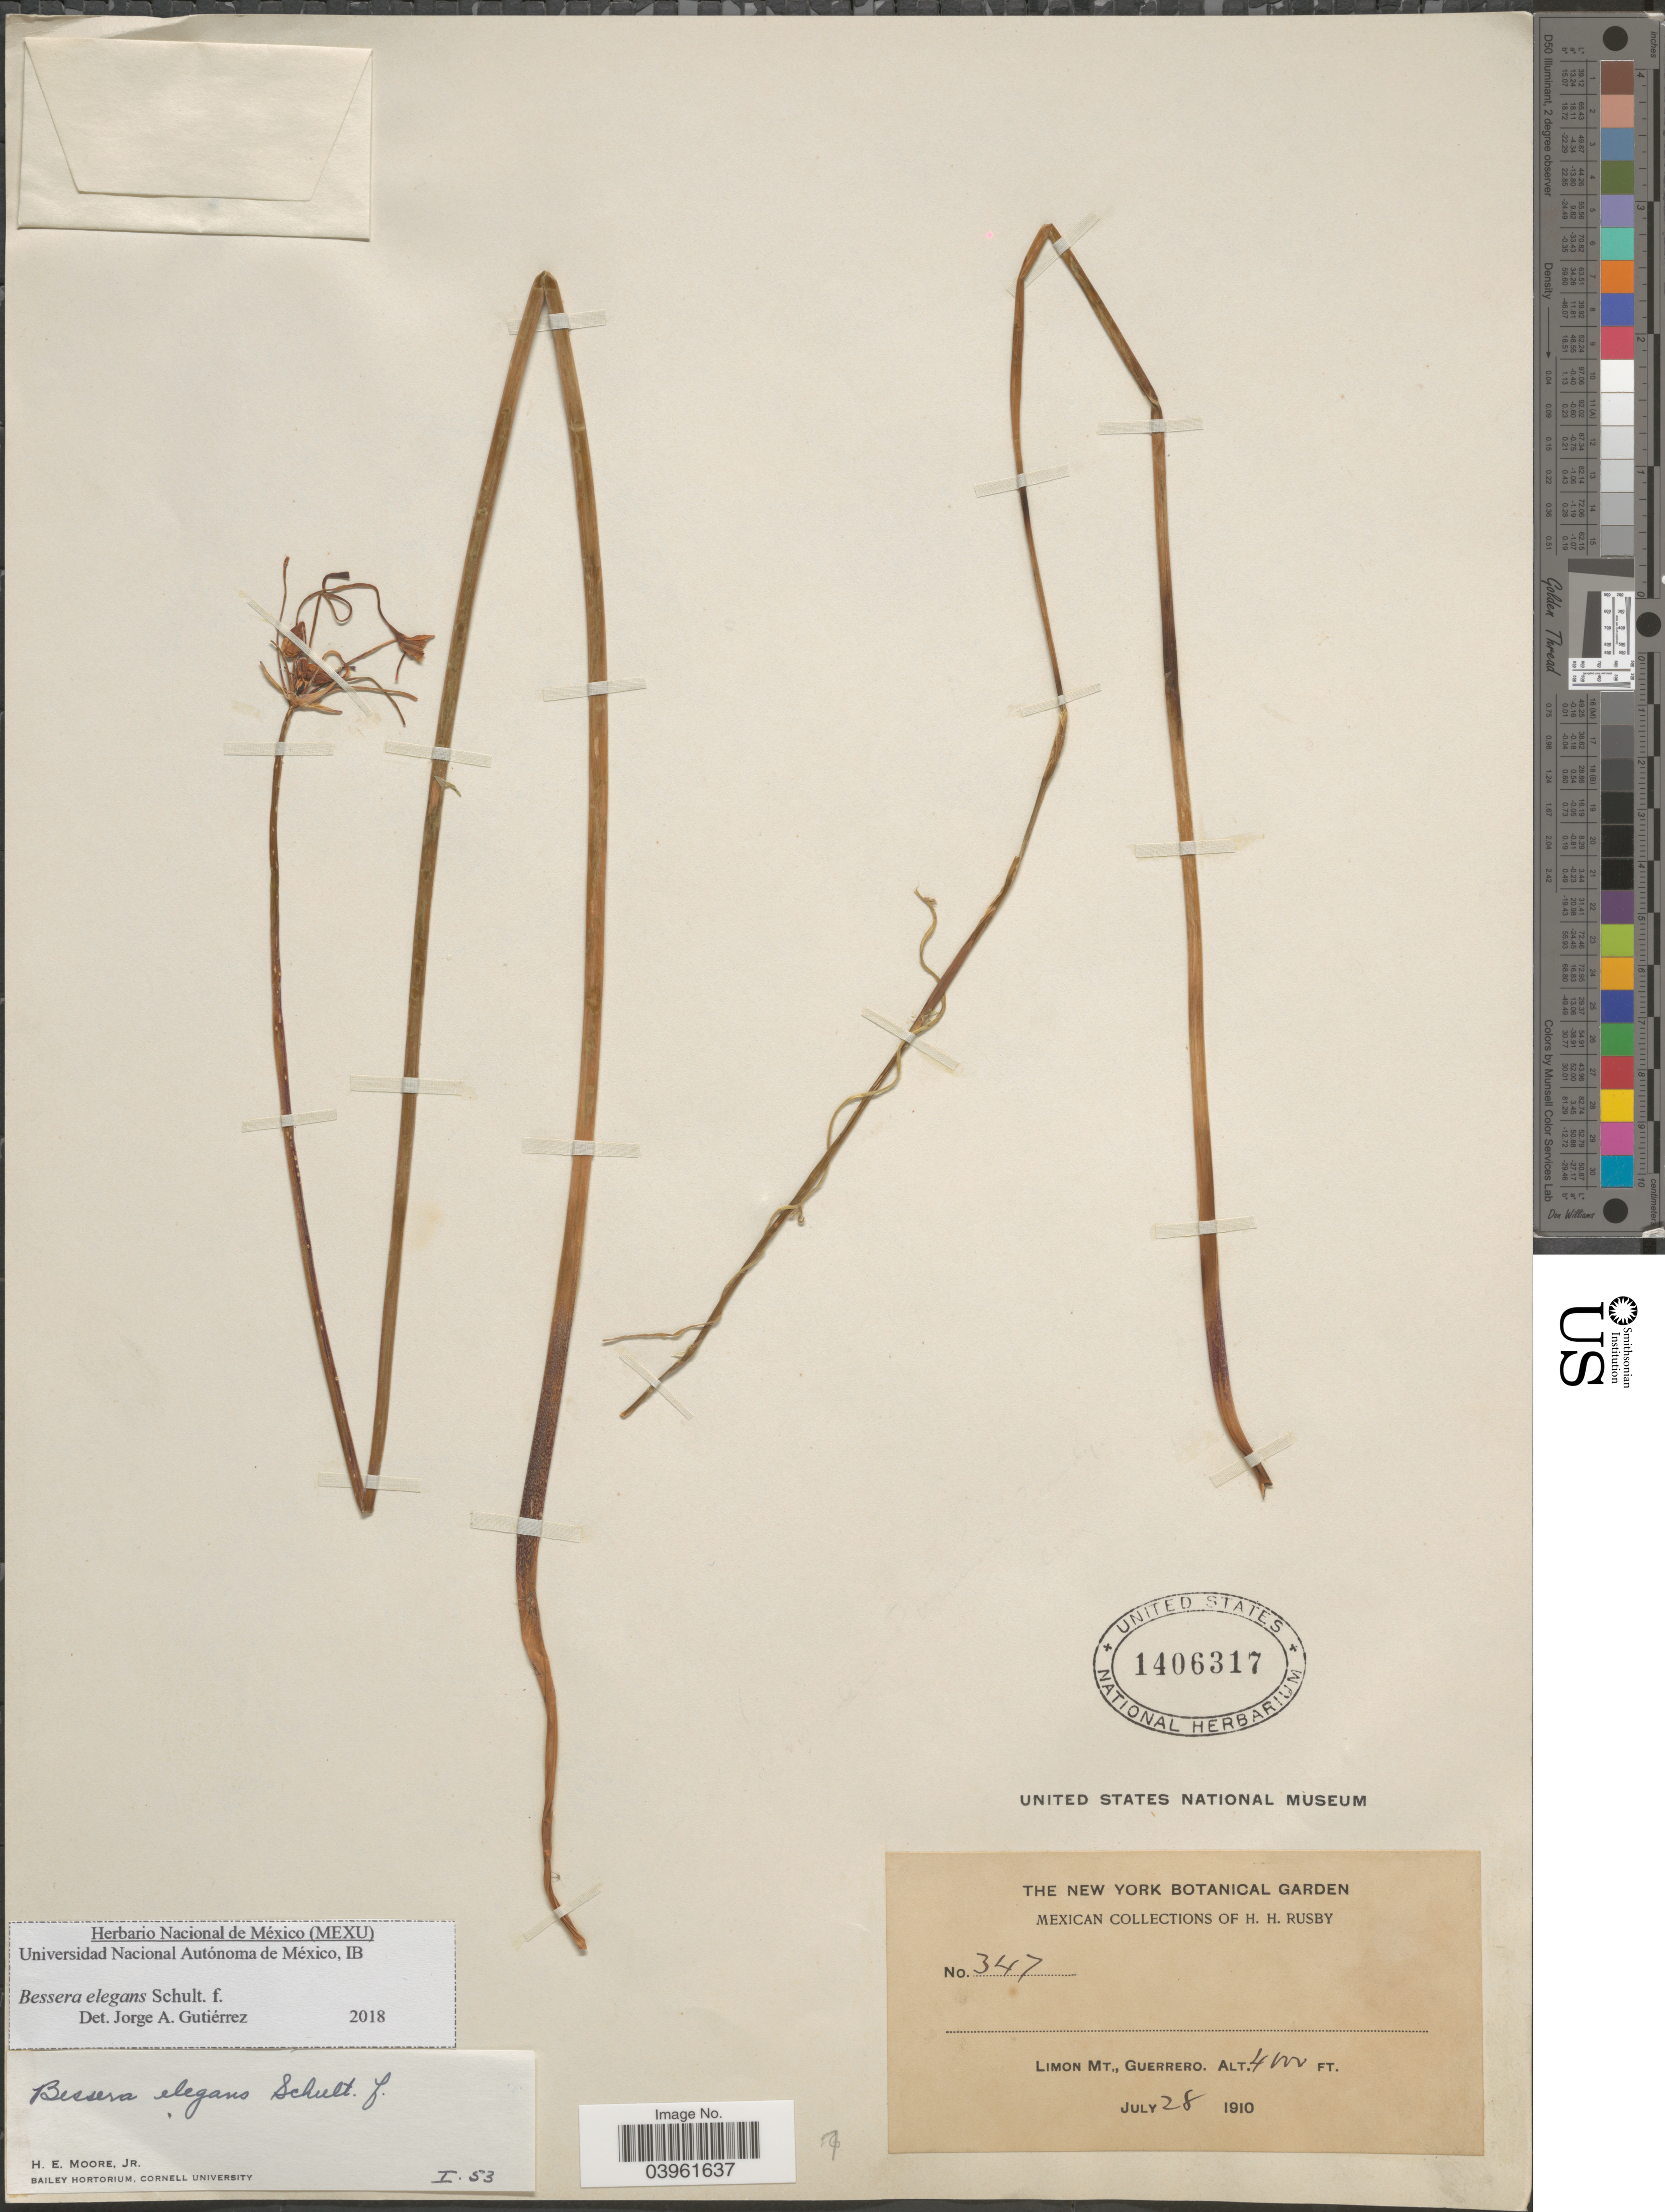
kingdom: Plantae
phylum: Tracheophyta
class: Liliopsida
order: Asparagales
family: Asparagaceae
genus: Bessera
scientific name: Bessera elegans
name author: Schult. f.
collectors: H. H. Rusby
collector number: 347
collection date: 1910-07-28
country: Mexico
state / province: Guerrero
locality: Limon Mt.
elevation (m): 1219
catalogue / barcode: US 1406317